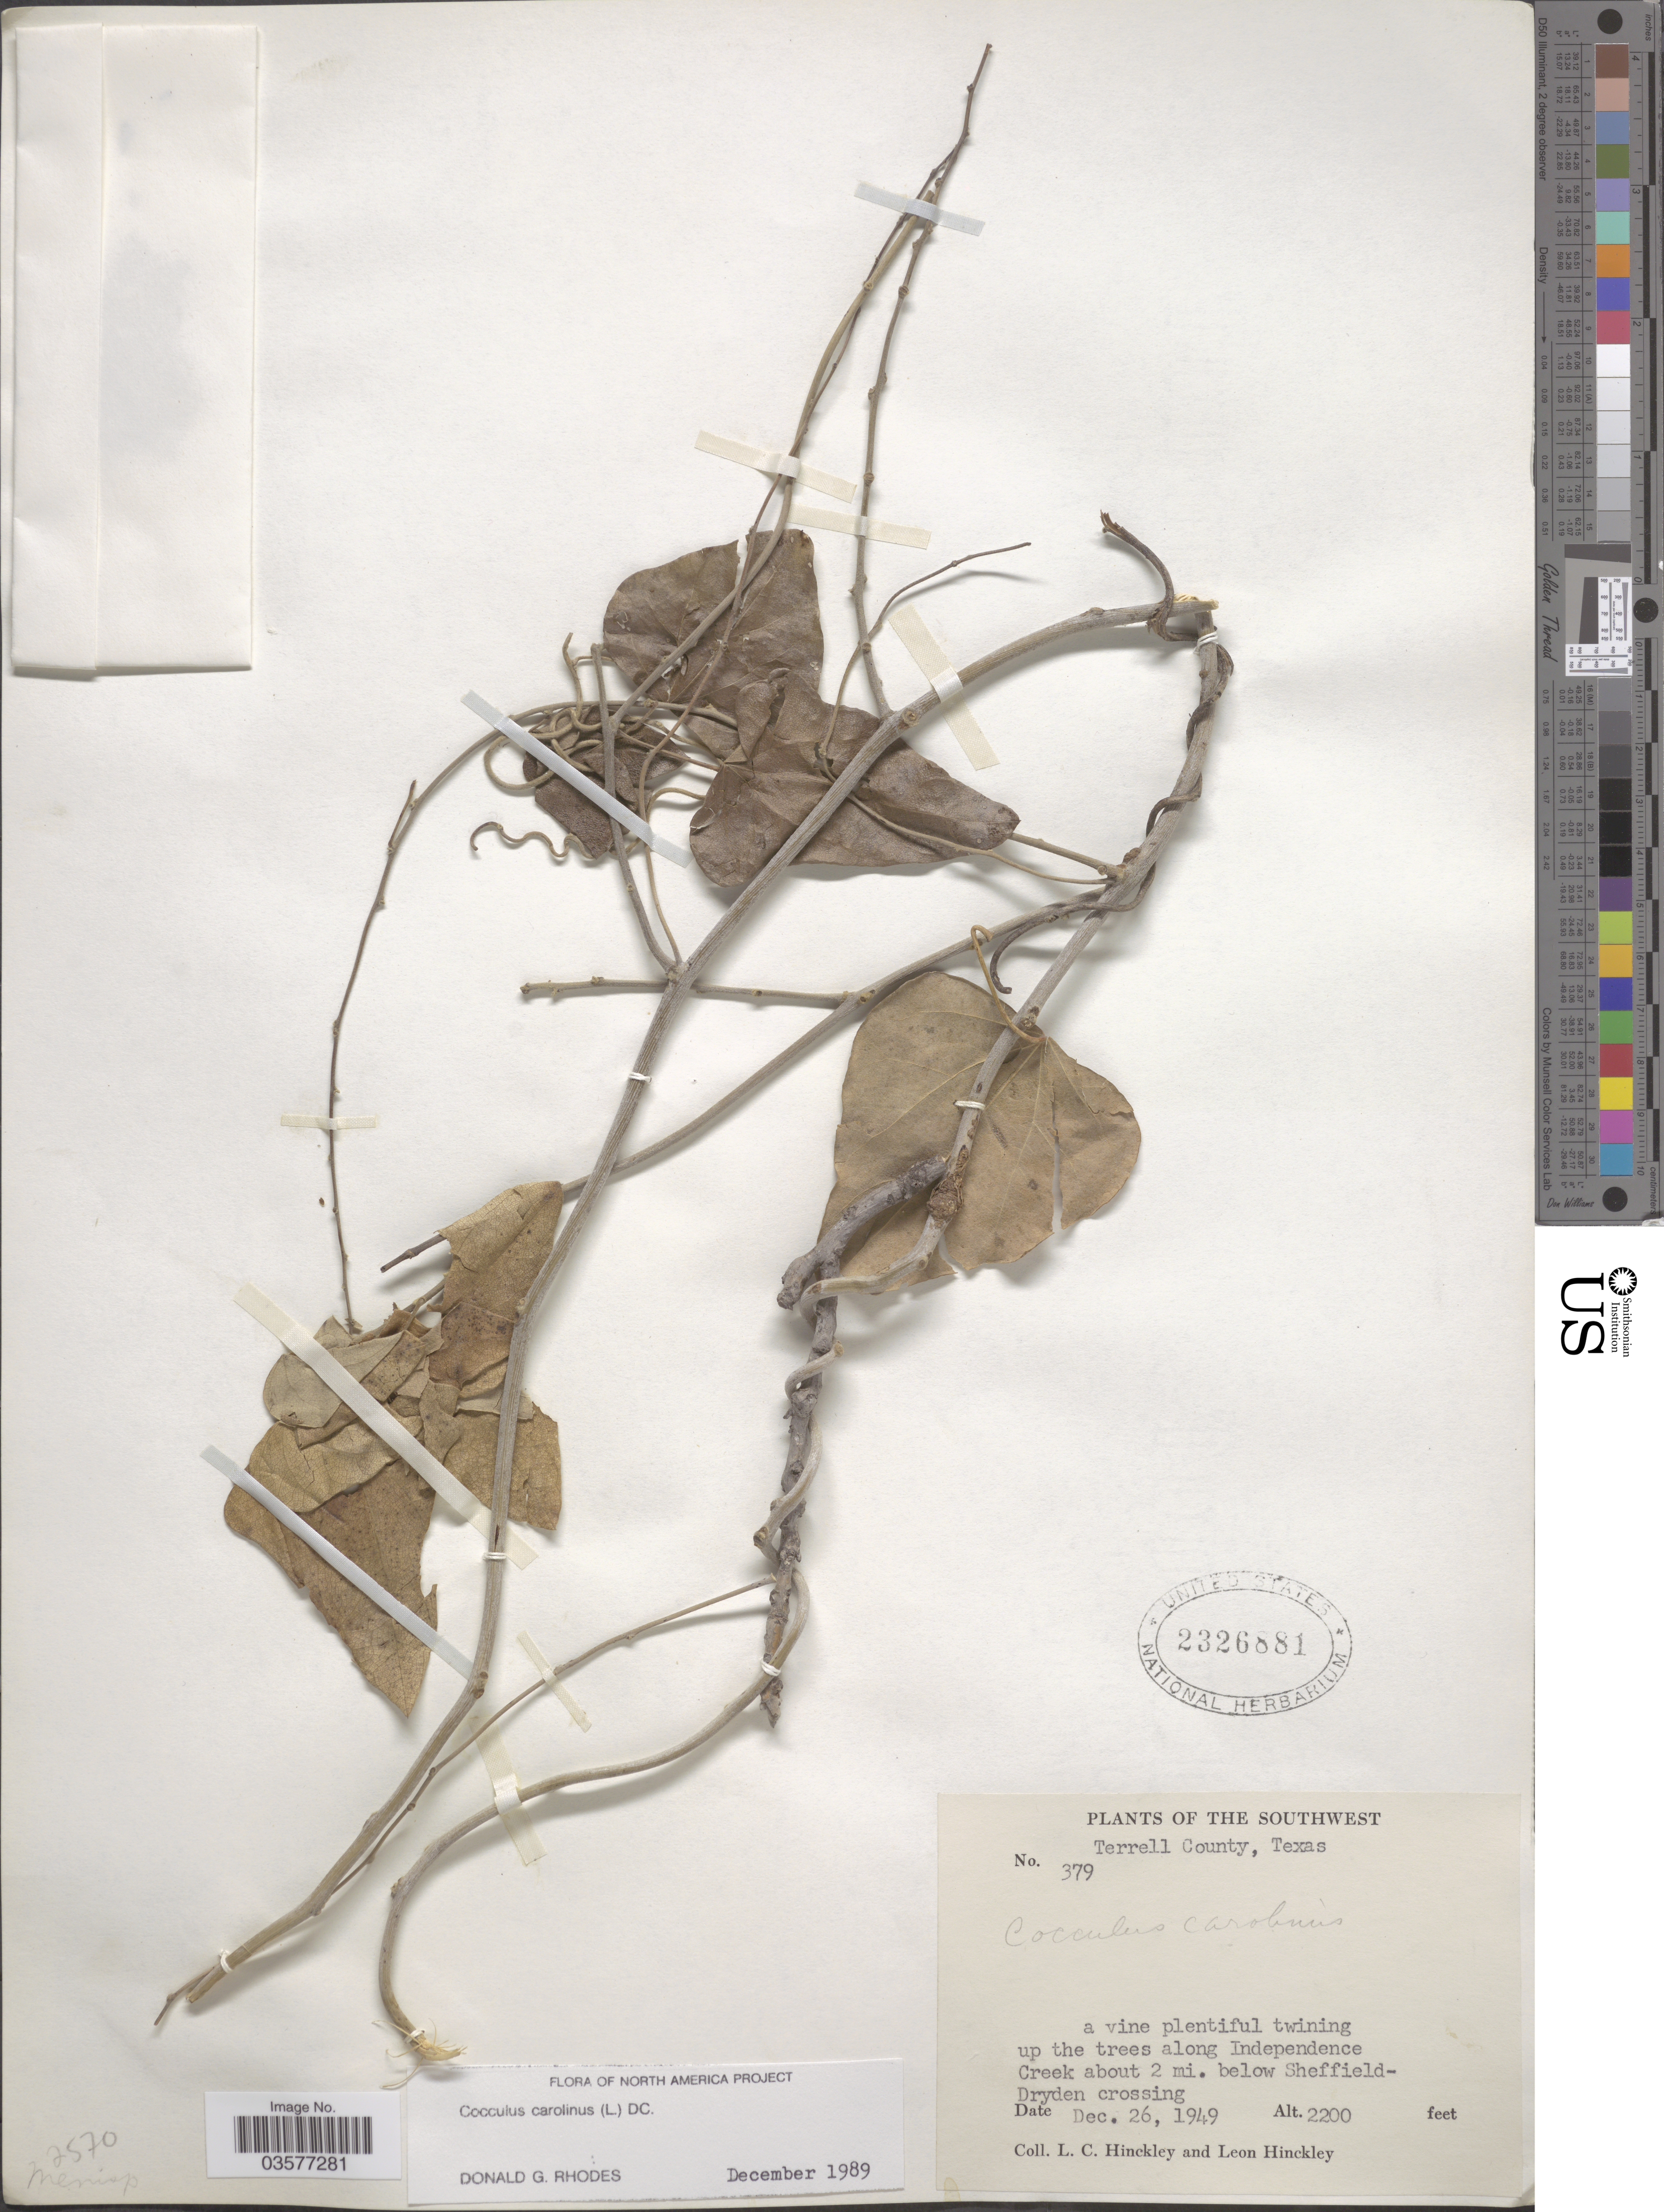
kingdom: Plantae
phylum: Tracheophyta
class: Magnoliopsida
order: Ranunculales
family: Menispermaceae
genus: Cocculus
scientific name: Cocculus carolinus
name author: (L.) DC.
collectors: L. Hinckley & L. Hinckley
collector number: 379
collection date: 1949-12-26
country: United States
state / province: Texas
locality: The Southwest, Terrell County. Along Independence Creek about 2 mi. below Sheffield-Dryden crossing.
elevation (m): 671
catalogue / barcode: US 2326881